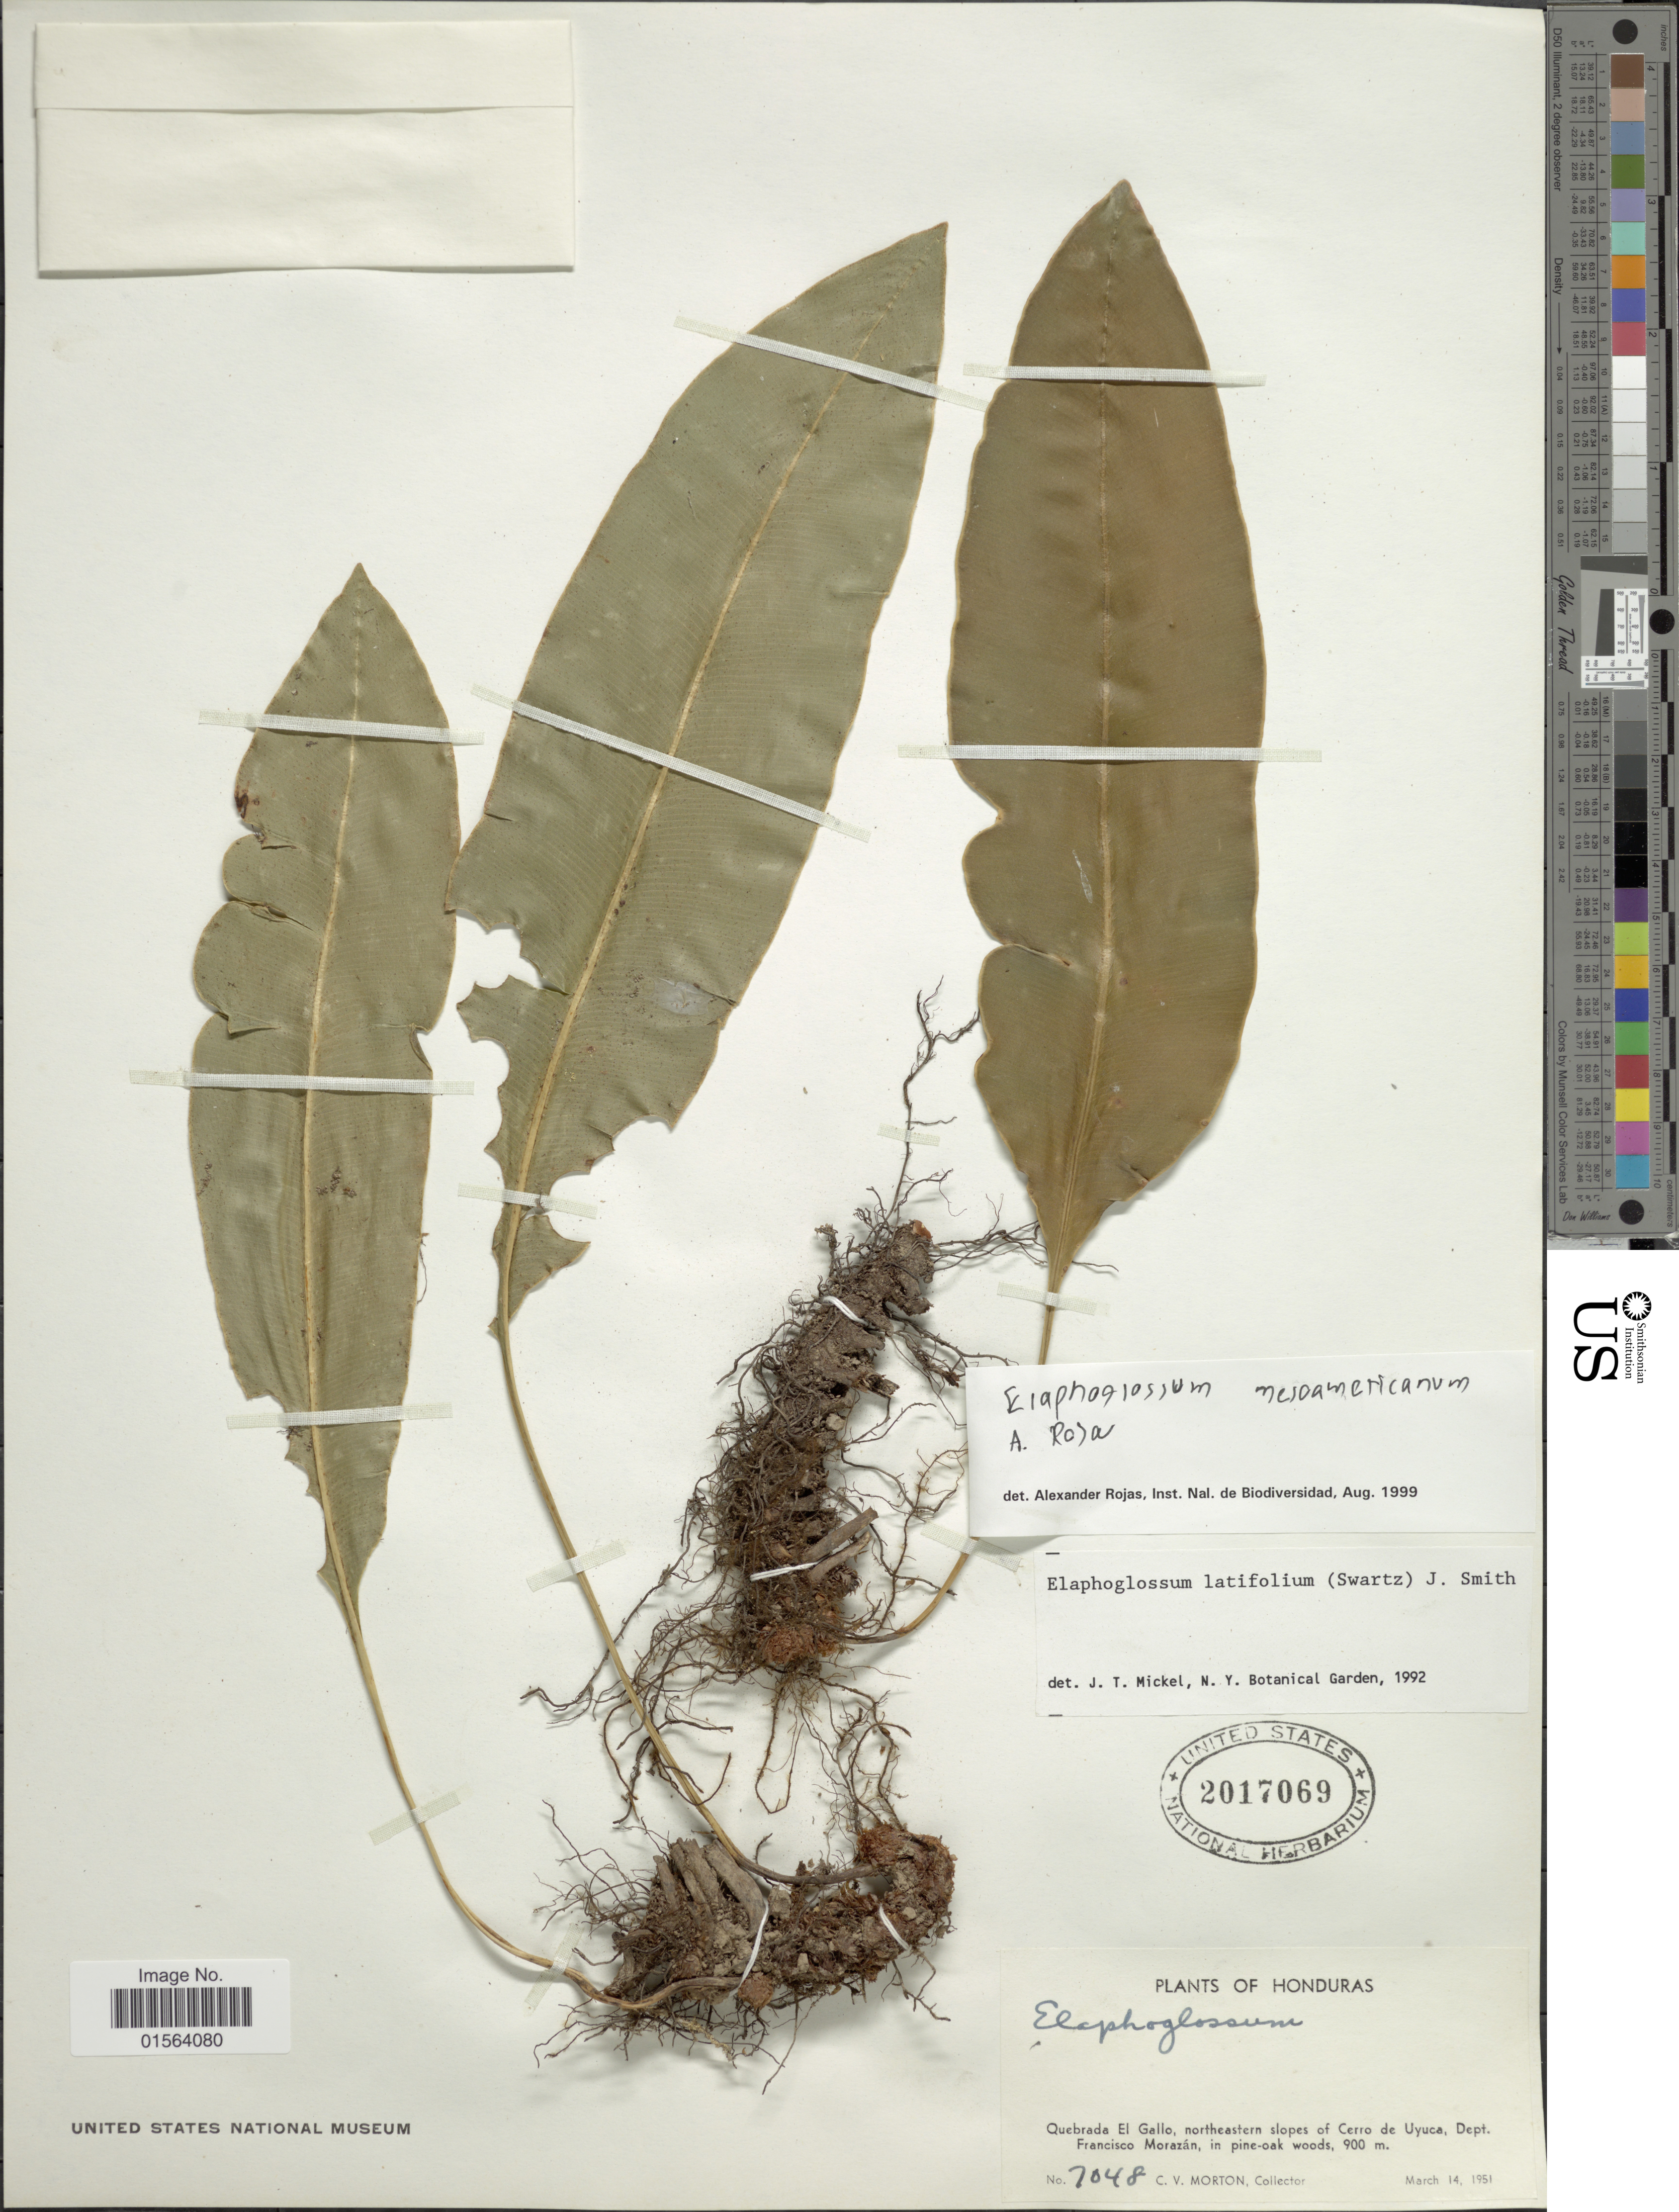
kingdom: Plantae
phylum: Tracheophyta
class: Polypodiopsida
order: Polypodiales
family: Dryopteridaceae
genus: Elaphoglossum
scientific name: Elaphoglossum latifolium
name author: (Sw.) J. Sm.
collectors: C. V. Morton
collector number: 7048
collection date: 1951-03-14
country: Honduras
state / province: Fco. Morazán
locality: Quebrada El Gallo, northeastern slopes of Cerro de Uyuca, Dept. Francisco Morazan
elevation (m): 900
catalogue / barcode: US 2017069